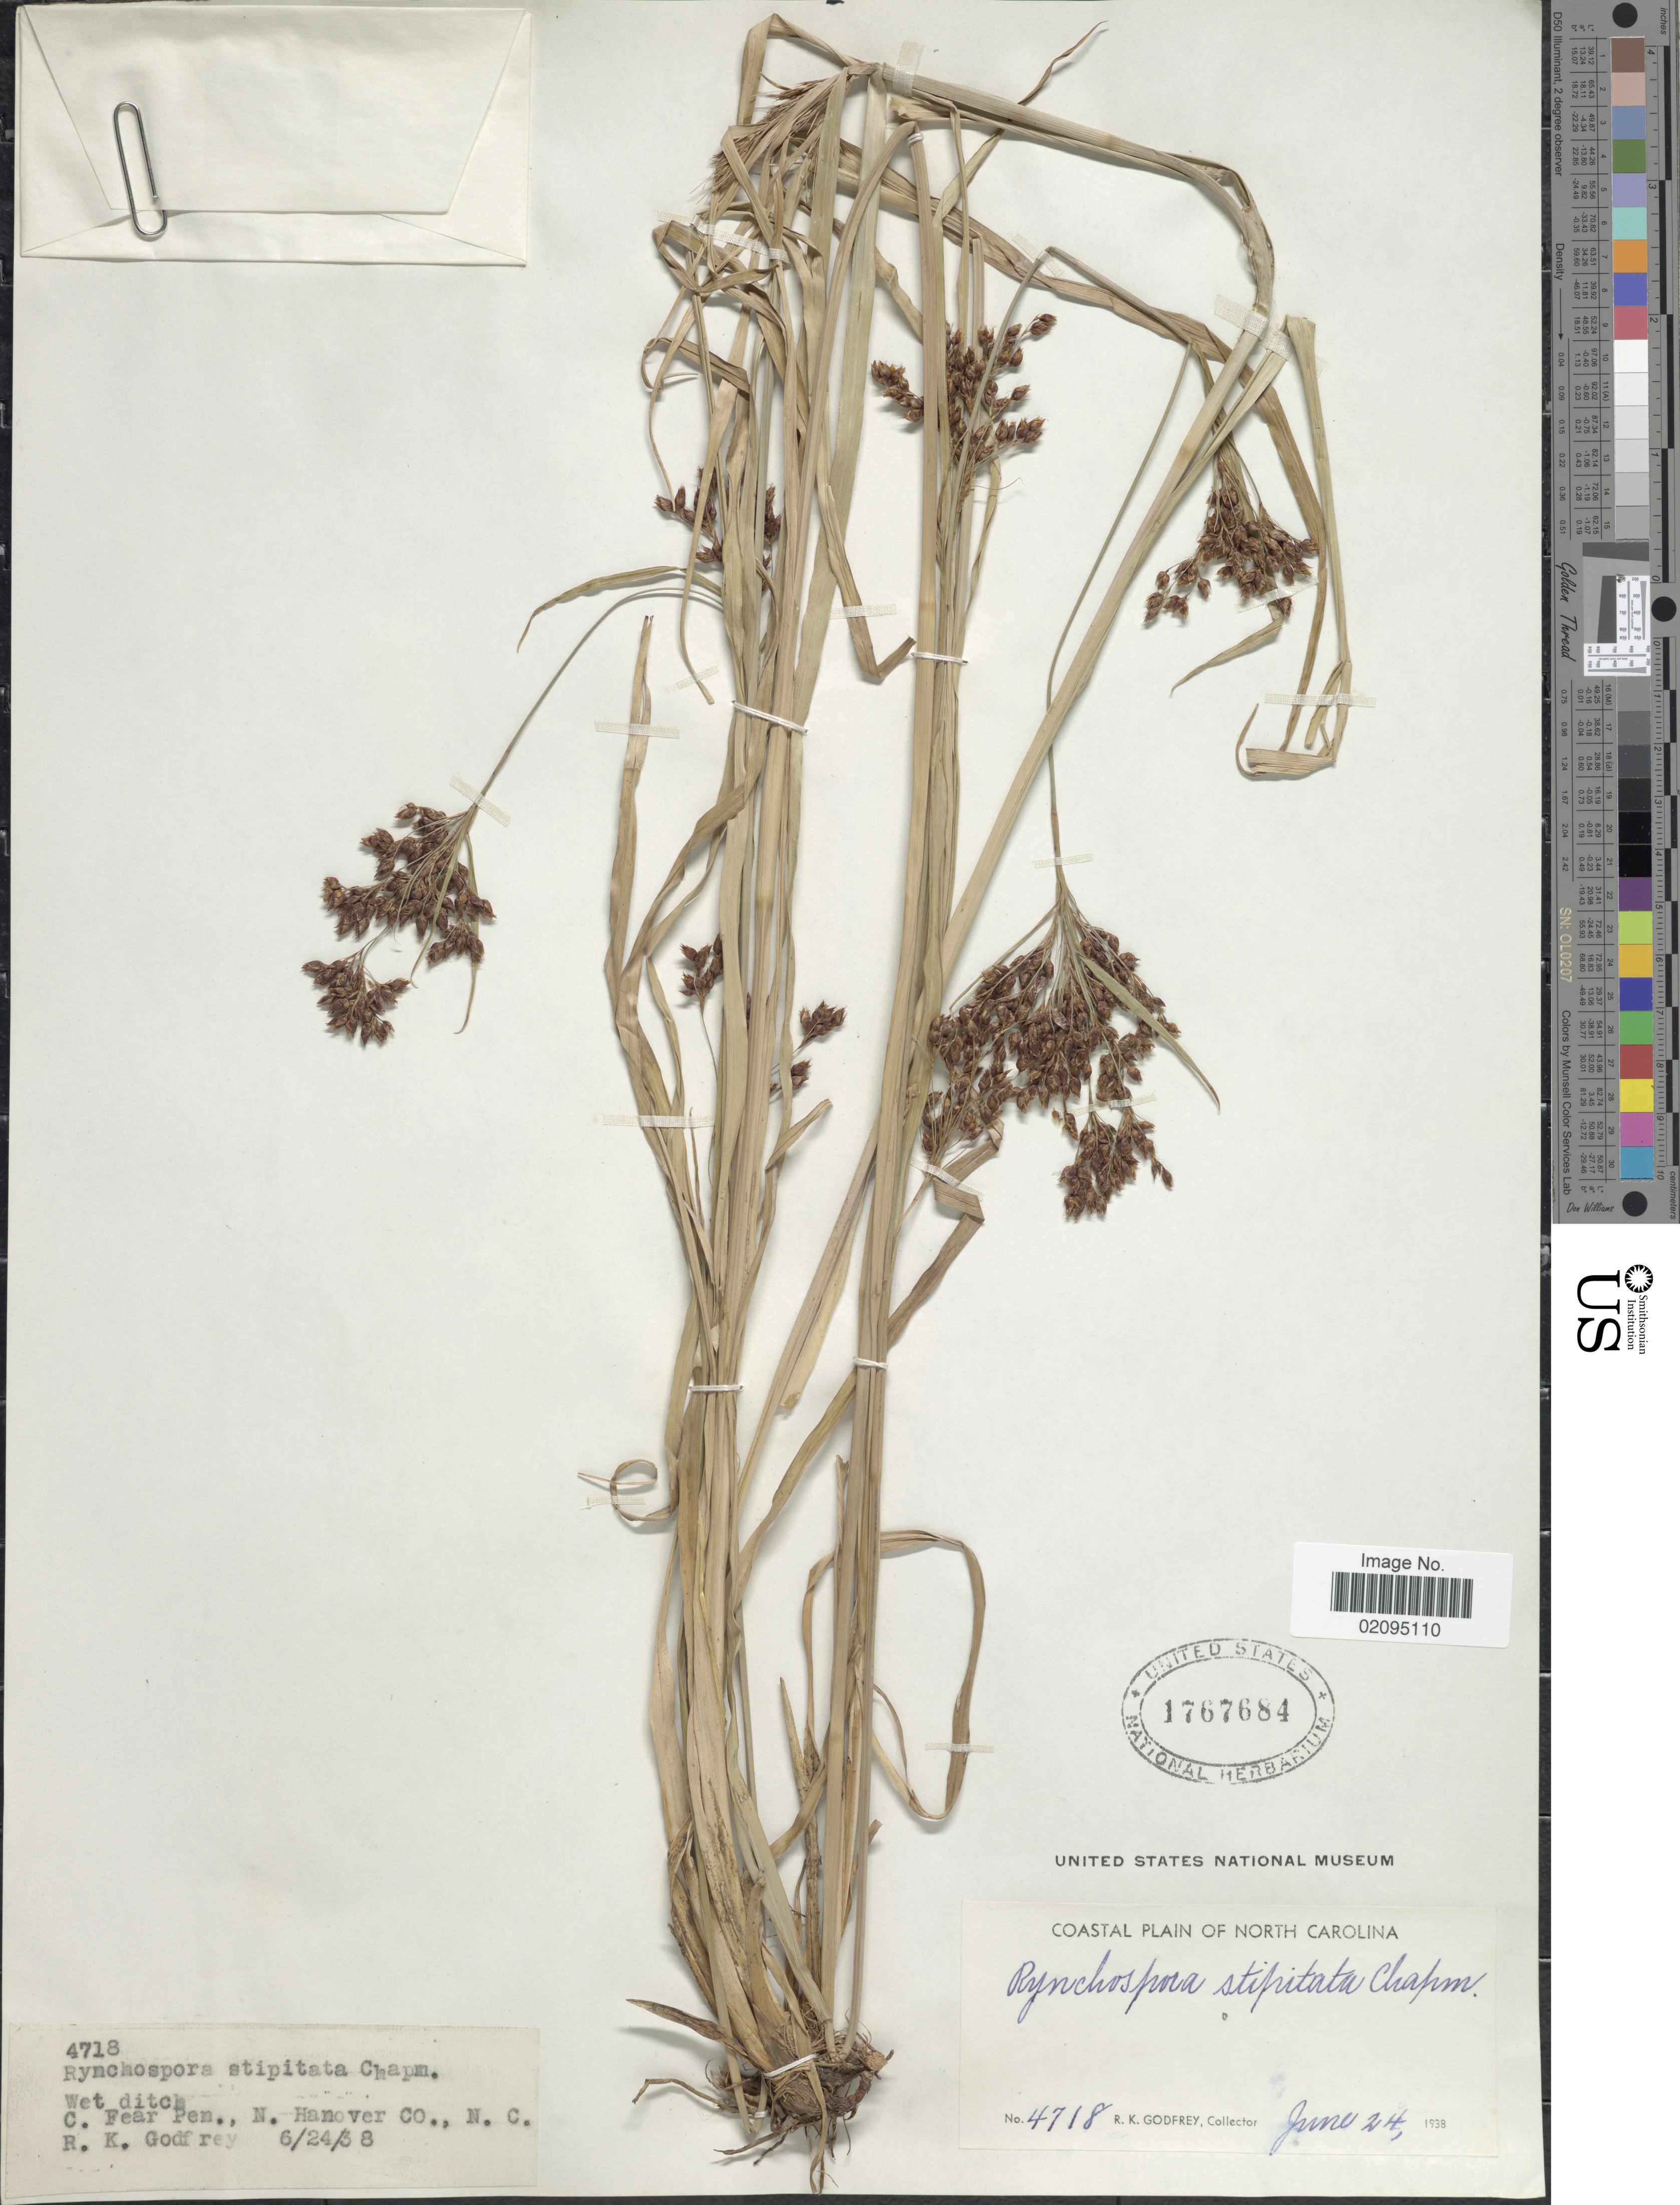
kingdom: Plantae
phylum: Tracheophyta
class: Liliopsida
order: Poales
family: Cyperaceae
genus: Rhynchospora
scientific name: Rhynchospora caduca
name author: Elliott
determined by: Strong, Mark T., (BOT), Smithsonian Institution - National Museum of Natural History (UNITED STATES)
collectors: R. K. Godfrey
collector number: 4718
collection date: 1938-06-24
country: United States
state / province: North Carolina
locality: C. Fear Pen., N. Hanover Co.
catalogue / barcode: US 1767684